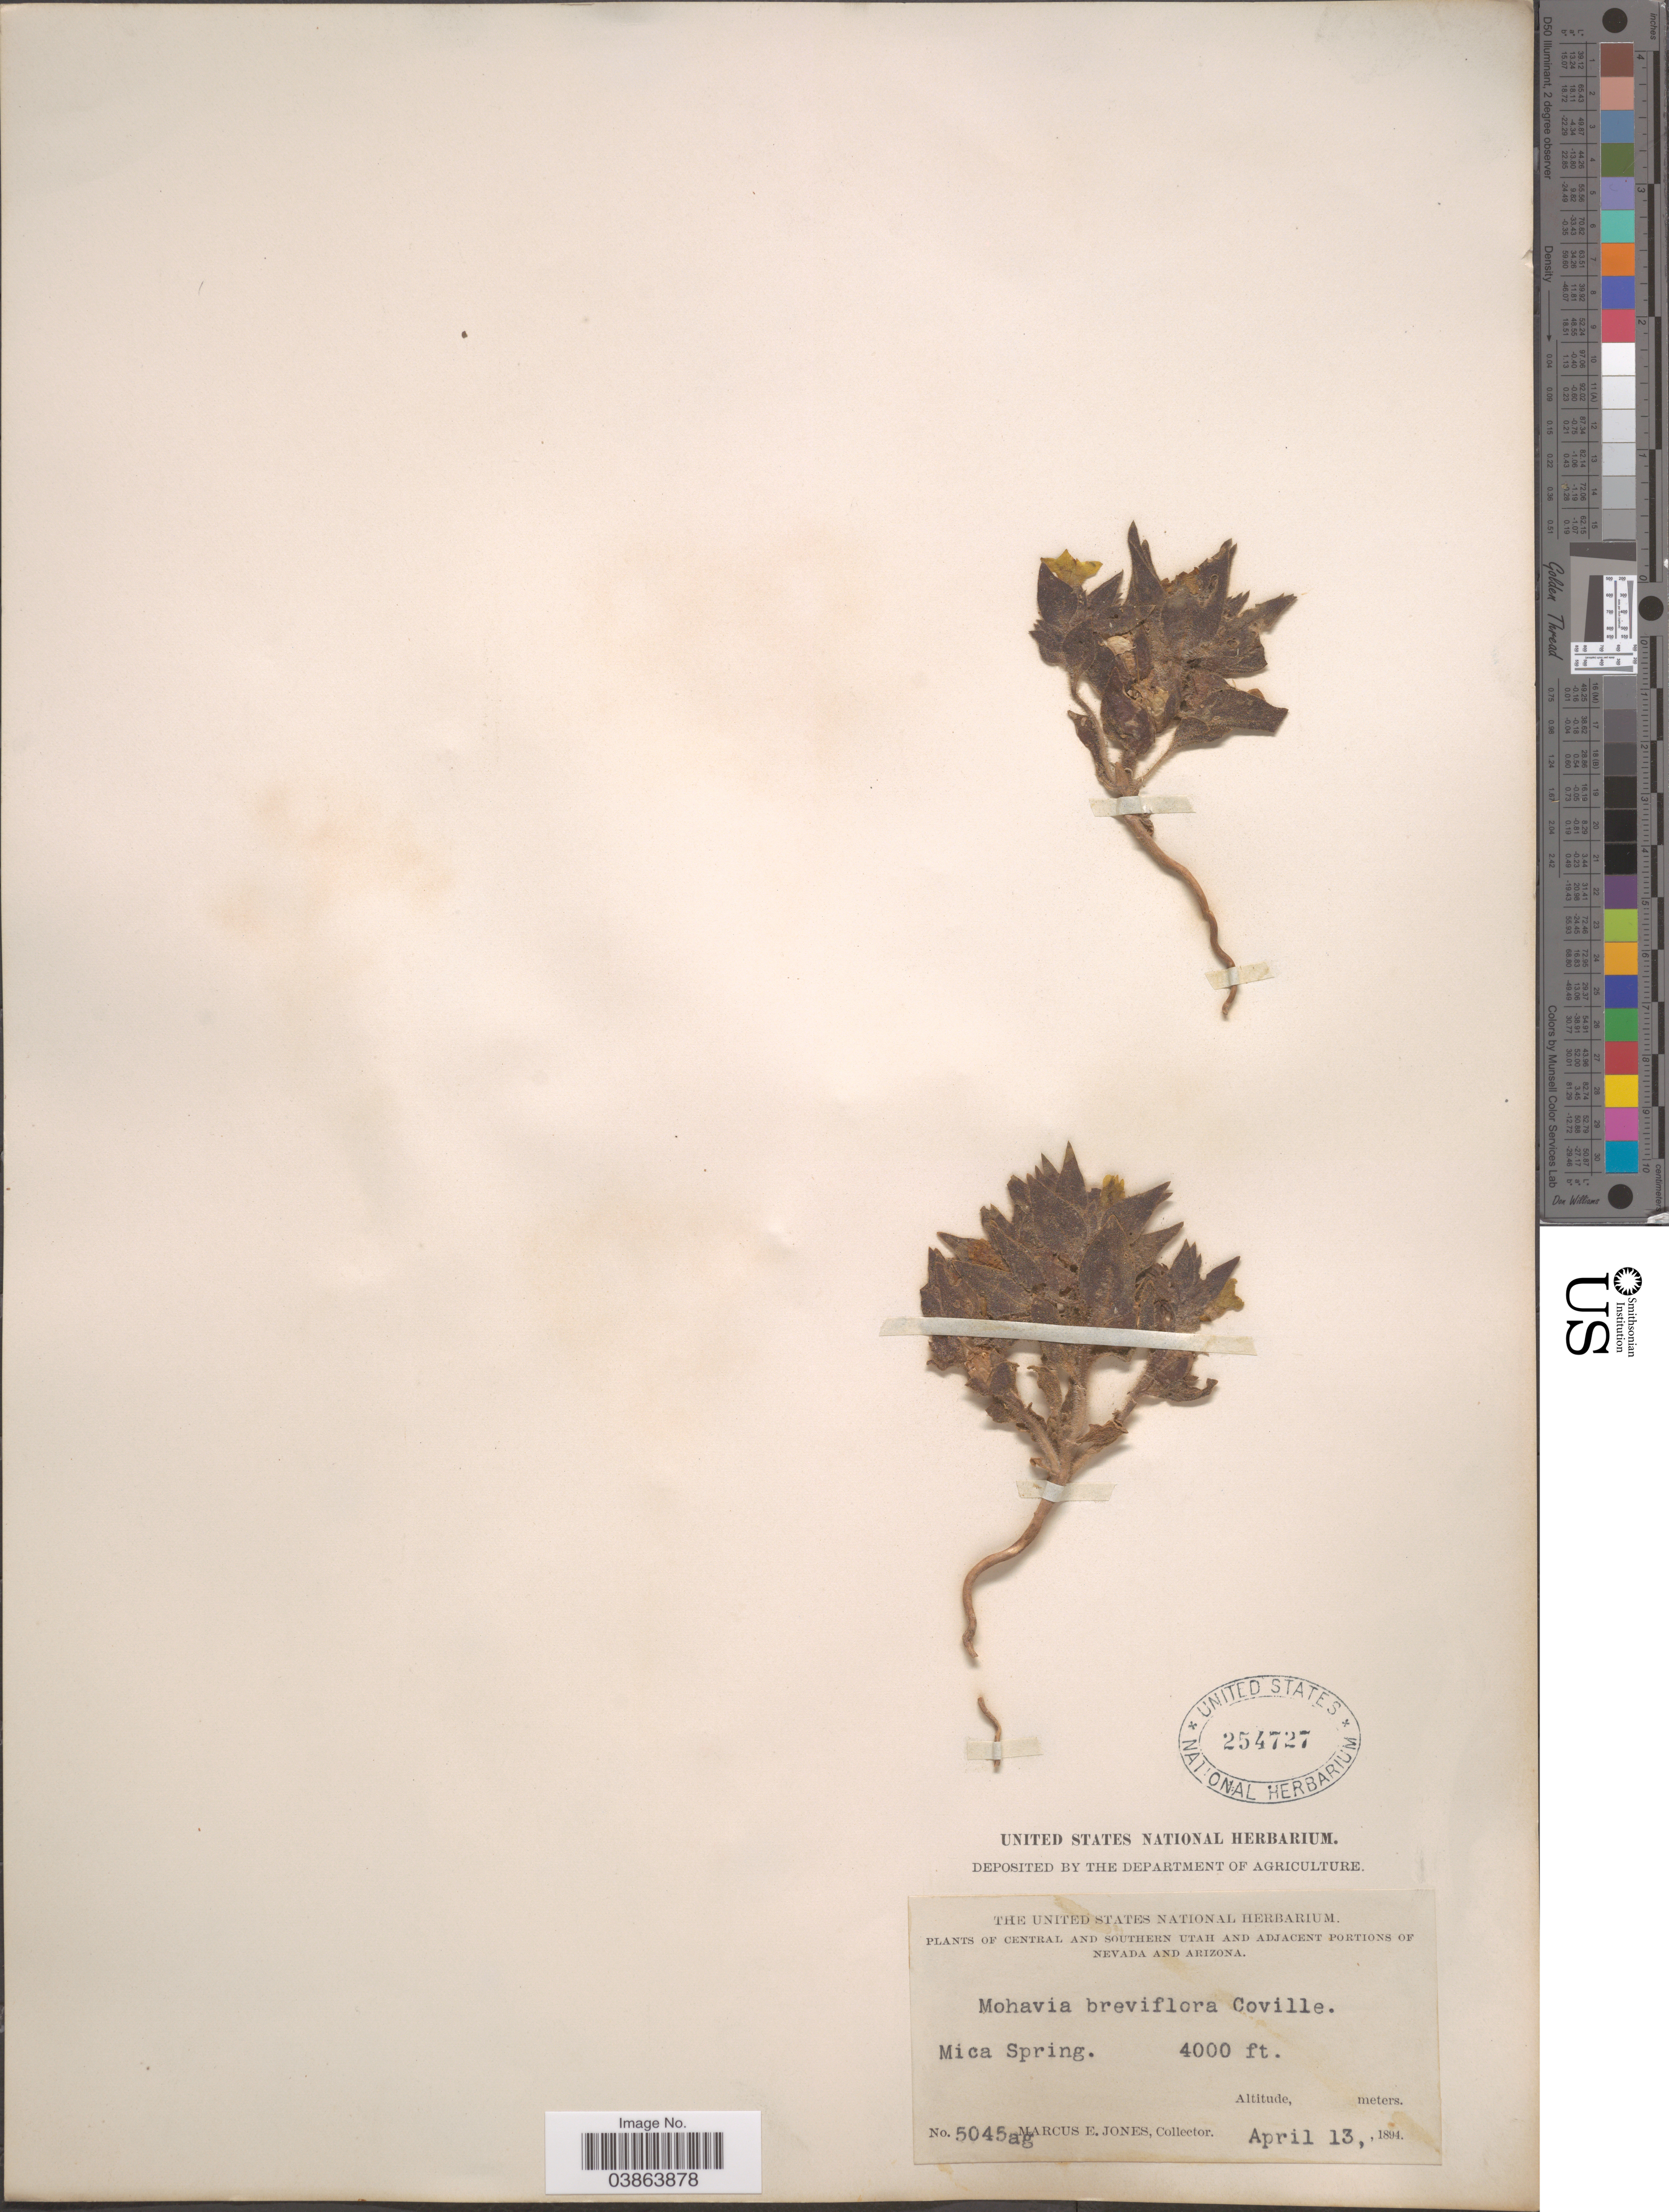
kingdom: Plantae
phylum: Tracheophyta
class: Magnoliopsida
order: Lamiales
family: Plantaginaceae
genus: Mohavea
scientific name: Mohavea breviflora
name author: Coville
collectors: M. E. Jones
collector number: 5045ag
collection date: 1894-04-13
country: United States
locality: Central and Southern Utah and adjacent portions of Nevada and Arizona. Mica Spring.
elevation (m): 1219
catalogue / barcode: US 254727